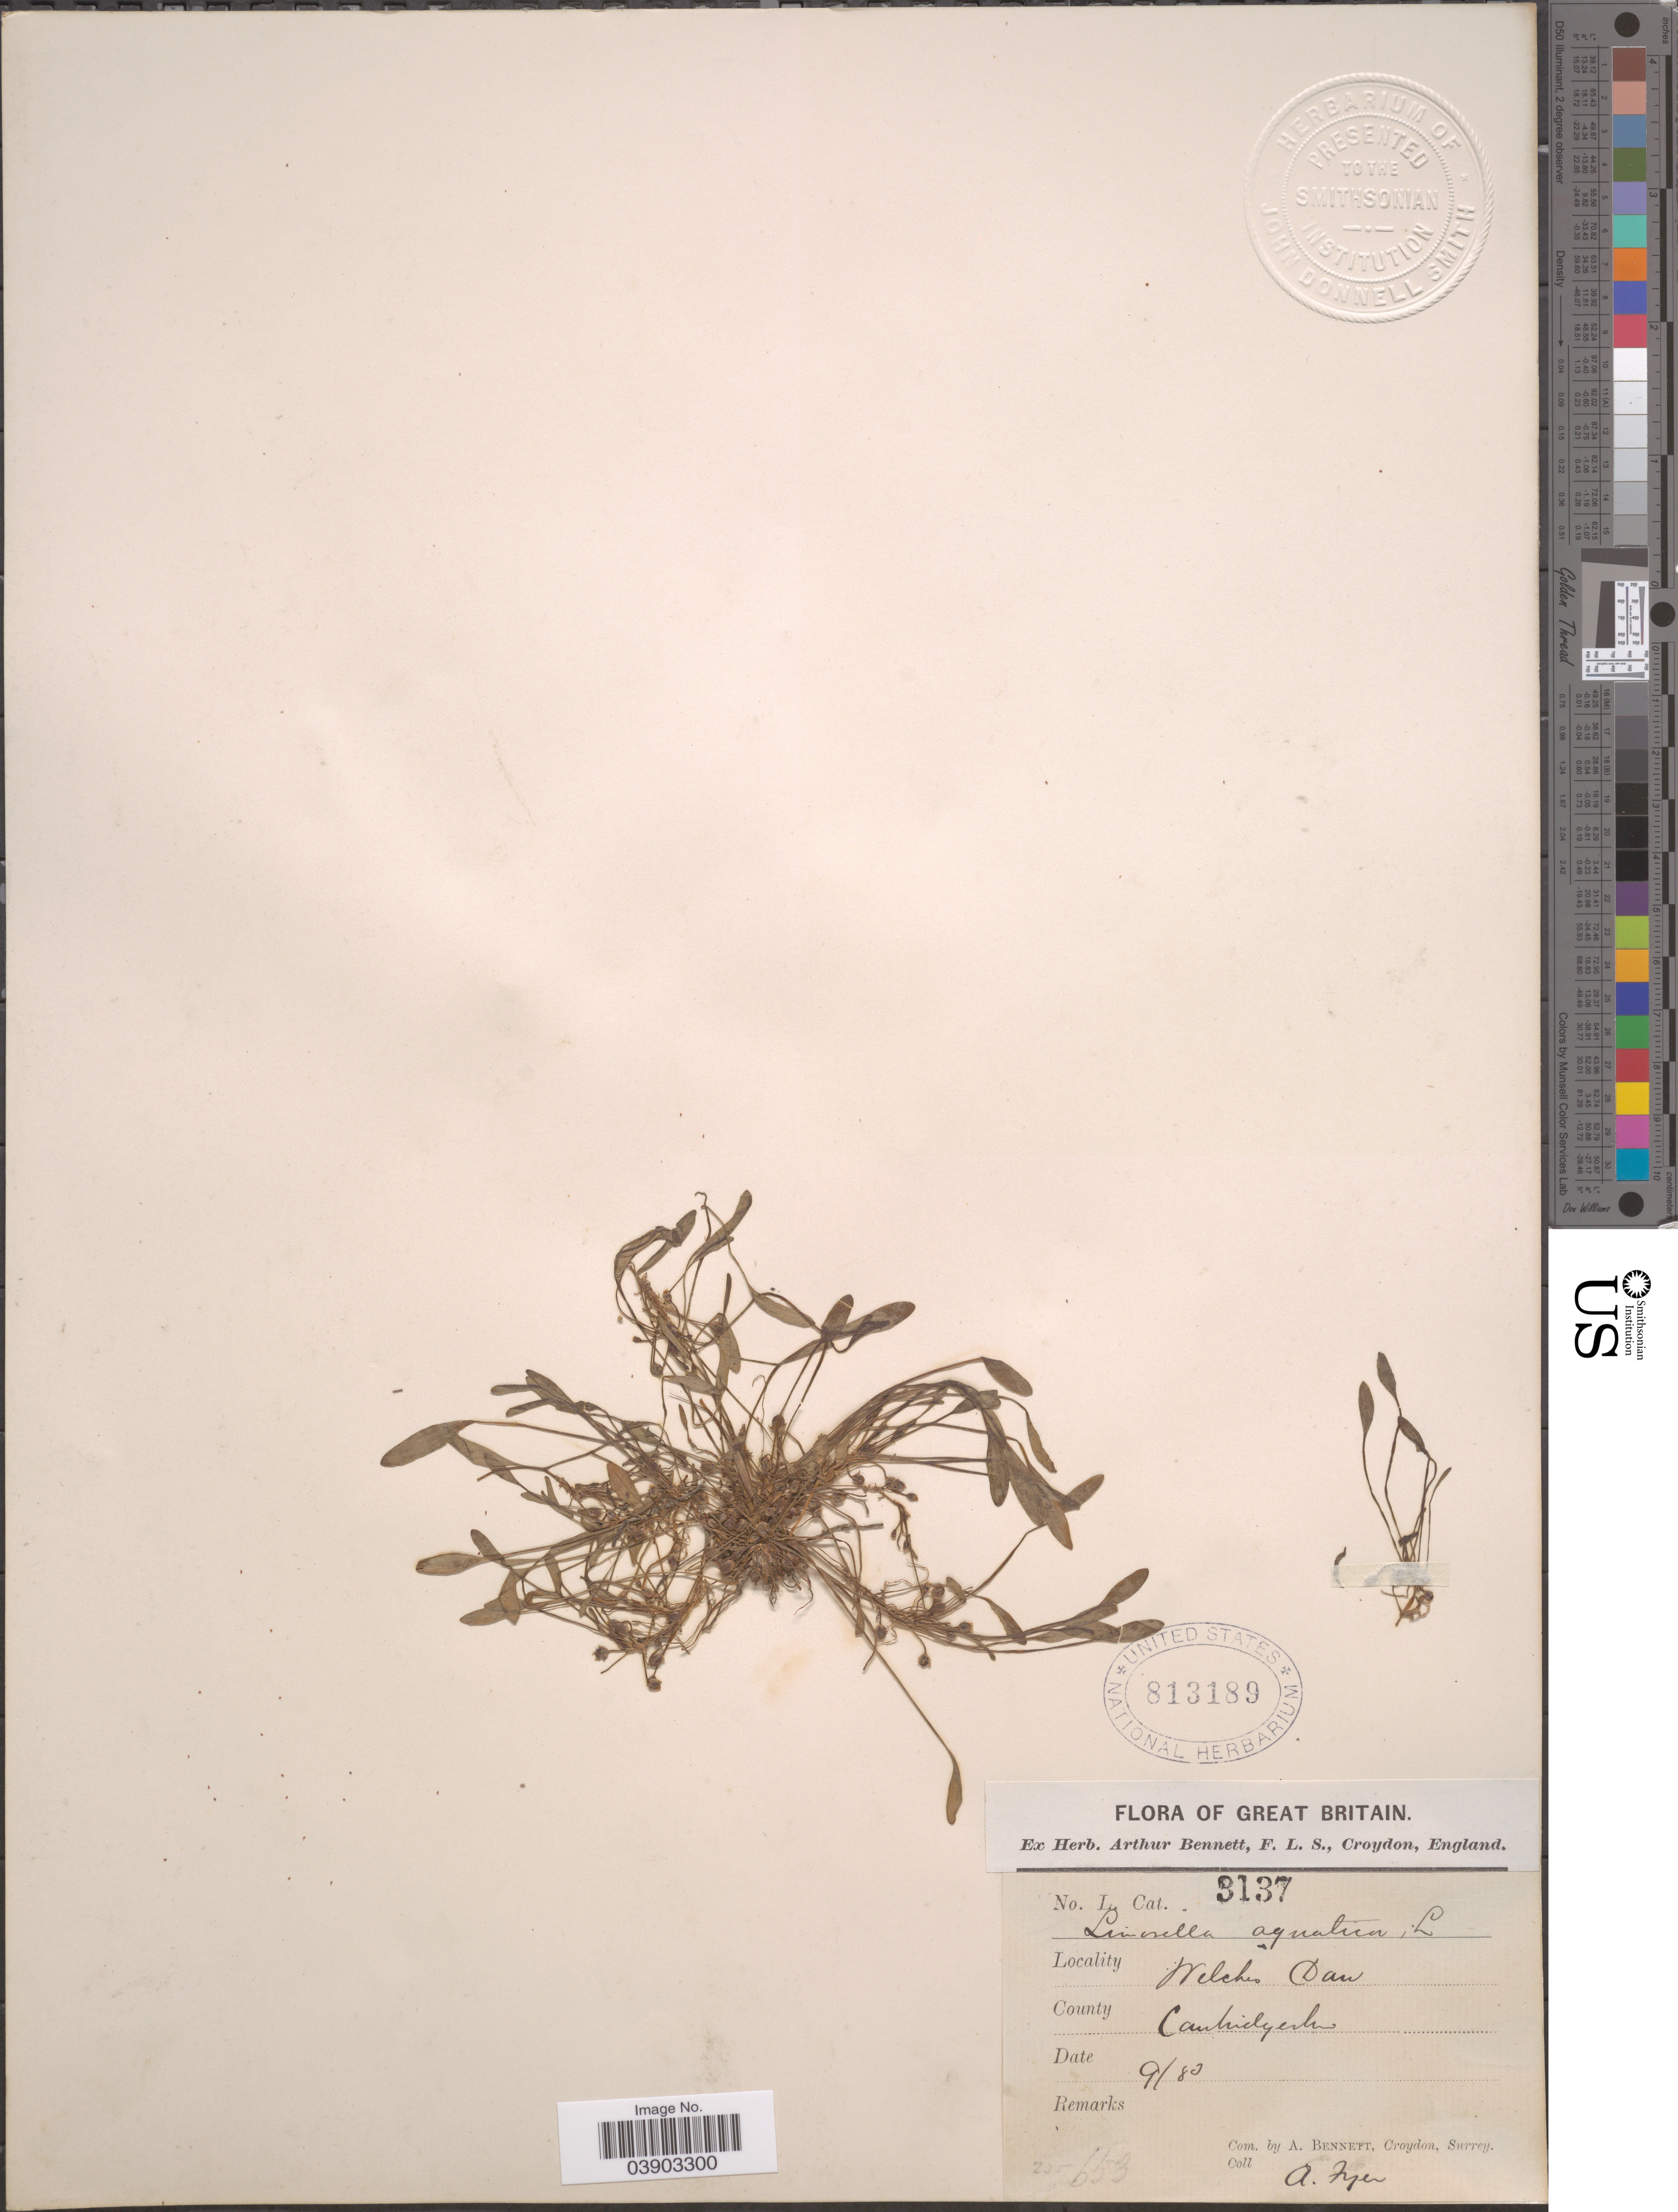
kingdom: Plantae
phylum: Tracheophyta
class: Magnoliopsida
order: Lamiales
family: Scrophulariaceae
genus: Limosella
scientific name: Limosella aquatica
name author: L.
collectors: A. Fyer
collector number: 653*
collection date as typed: Transcribed d/m/y: /9/83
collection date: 1883-09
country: United Kingdom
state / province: England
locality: Welches Dam . County Cambridgeshire.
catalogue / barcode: US 813189